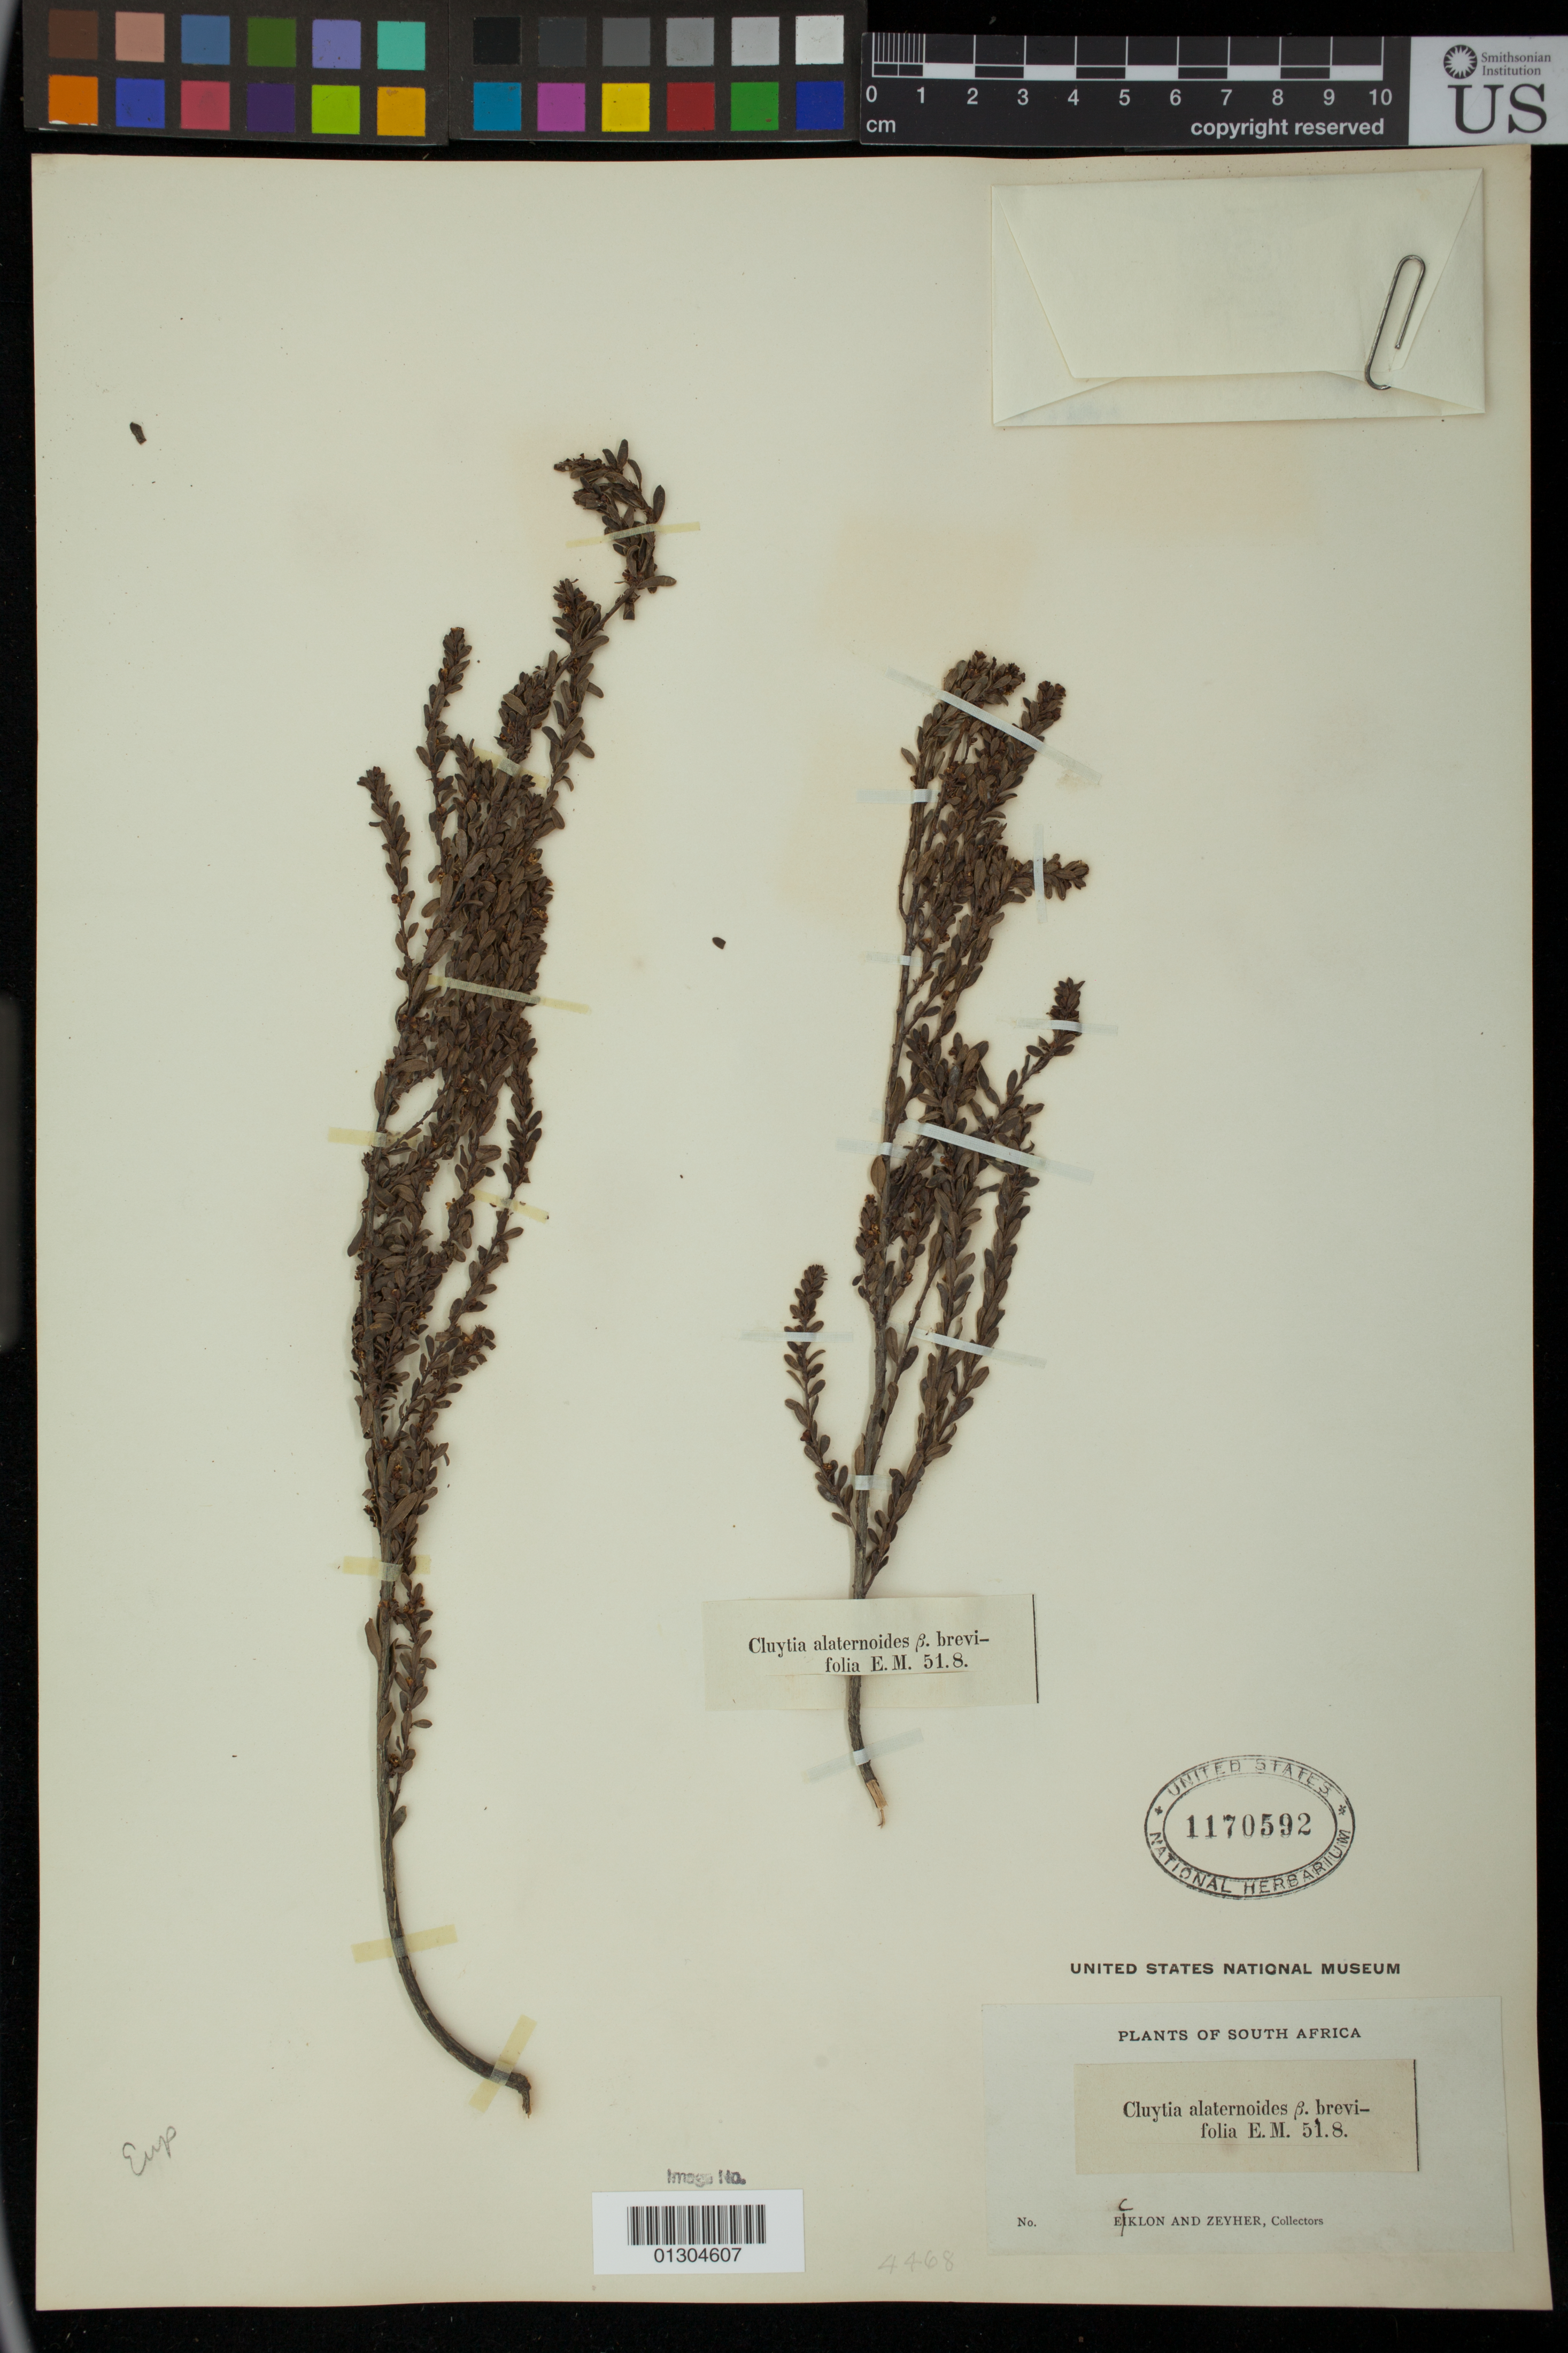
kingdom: Plantae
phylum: Tracheophyta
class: Magnoliopsida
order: Malpighiales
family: Peraceae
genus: Clutia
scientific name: Clutia alaternoides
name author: L.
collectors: -. Ecklon & -. Zeyher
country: South Africa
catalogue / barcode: US 1170592